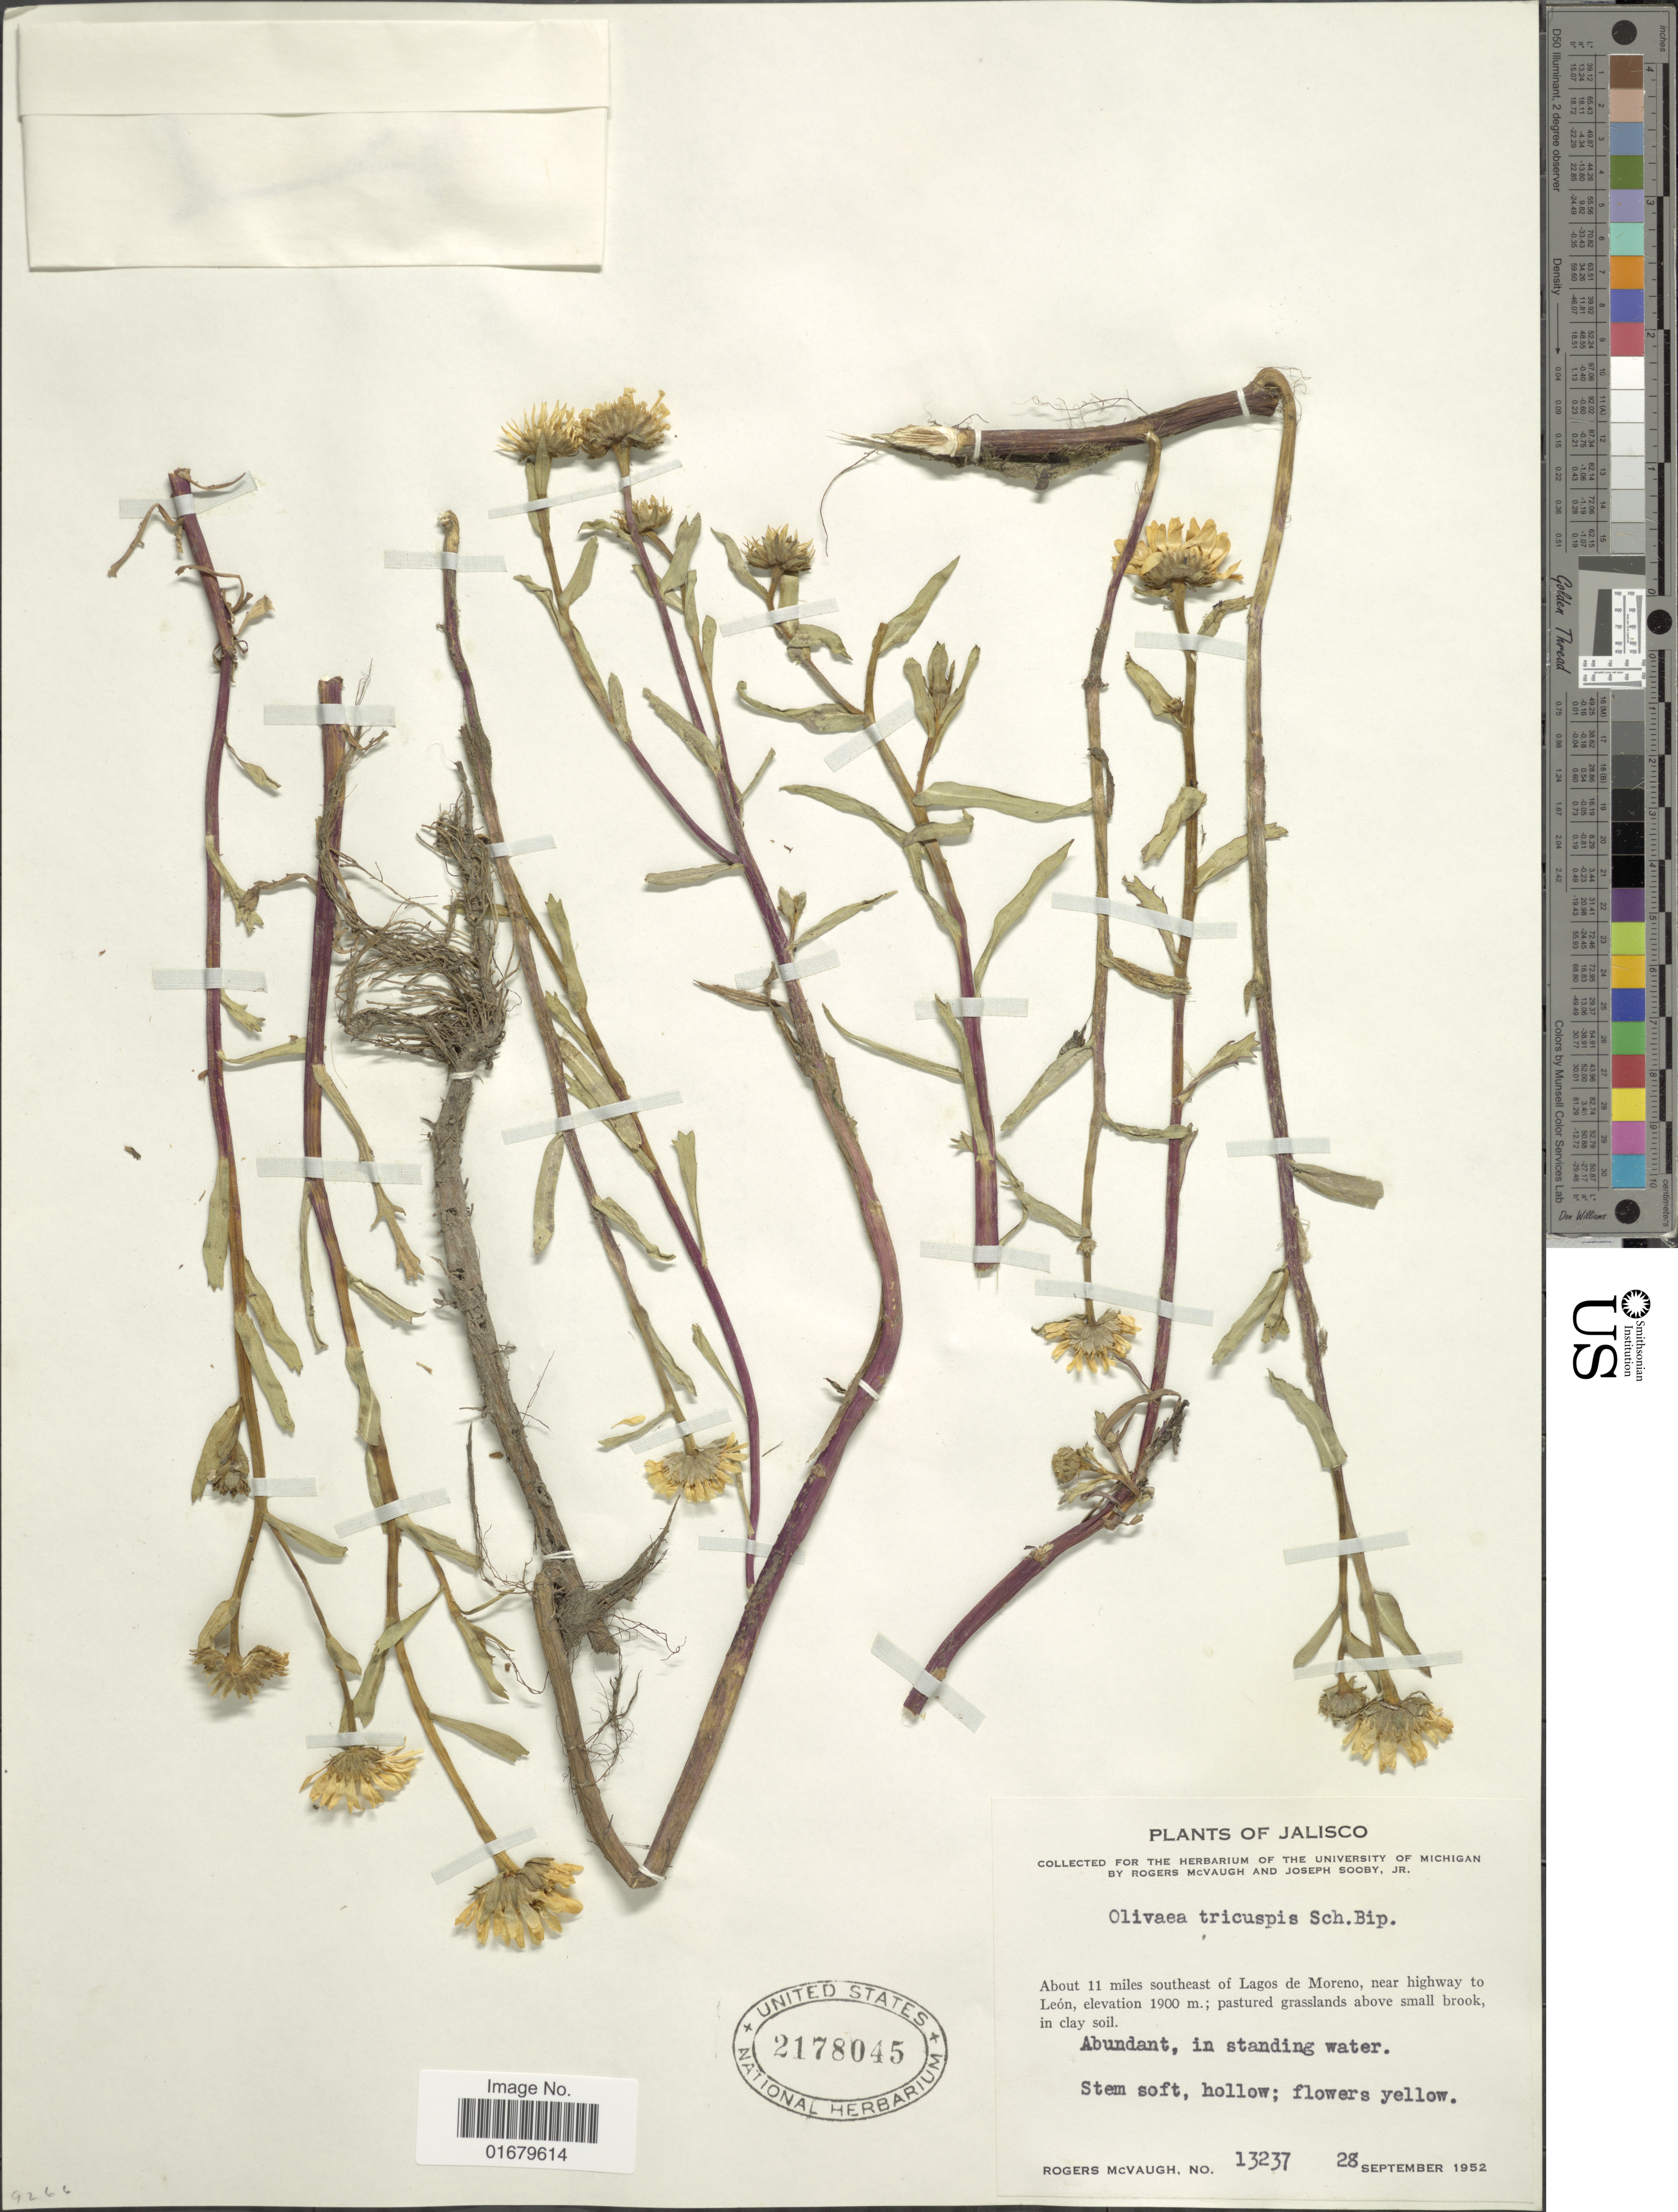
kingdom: Plantae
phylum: Tracheophyta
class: Magnoliopsida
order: Asterales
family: Asteraceae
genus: Olivaea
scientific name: Olivaea tricuspis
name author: Sch. Bip. ex Benth.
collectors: R. McVaugh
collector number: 13237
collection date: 1952-09-28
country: Mexico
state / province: Jalisco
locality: About 11 miles southeast of Lagos de Moreno, near highway to León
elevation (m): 1900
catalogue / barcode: US 2178045